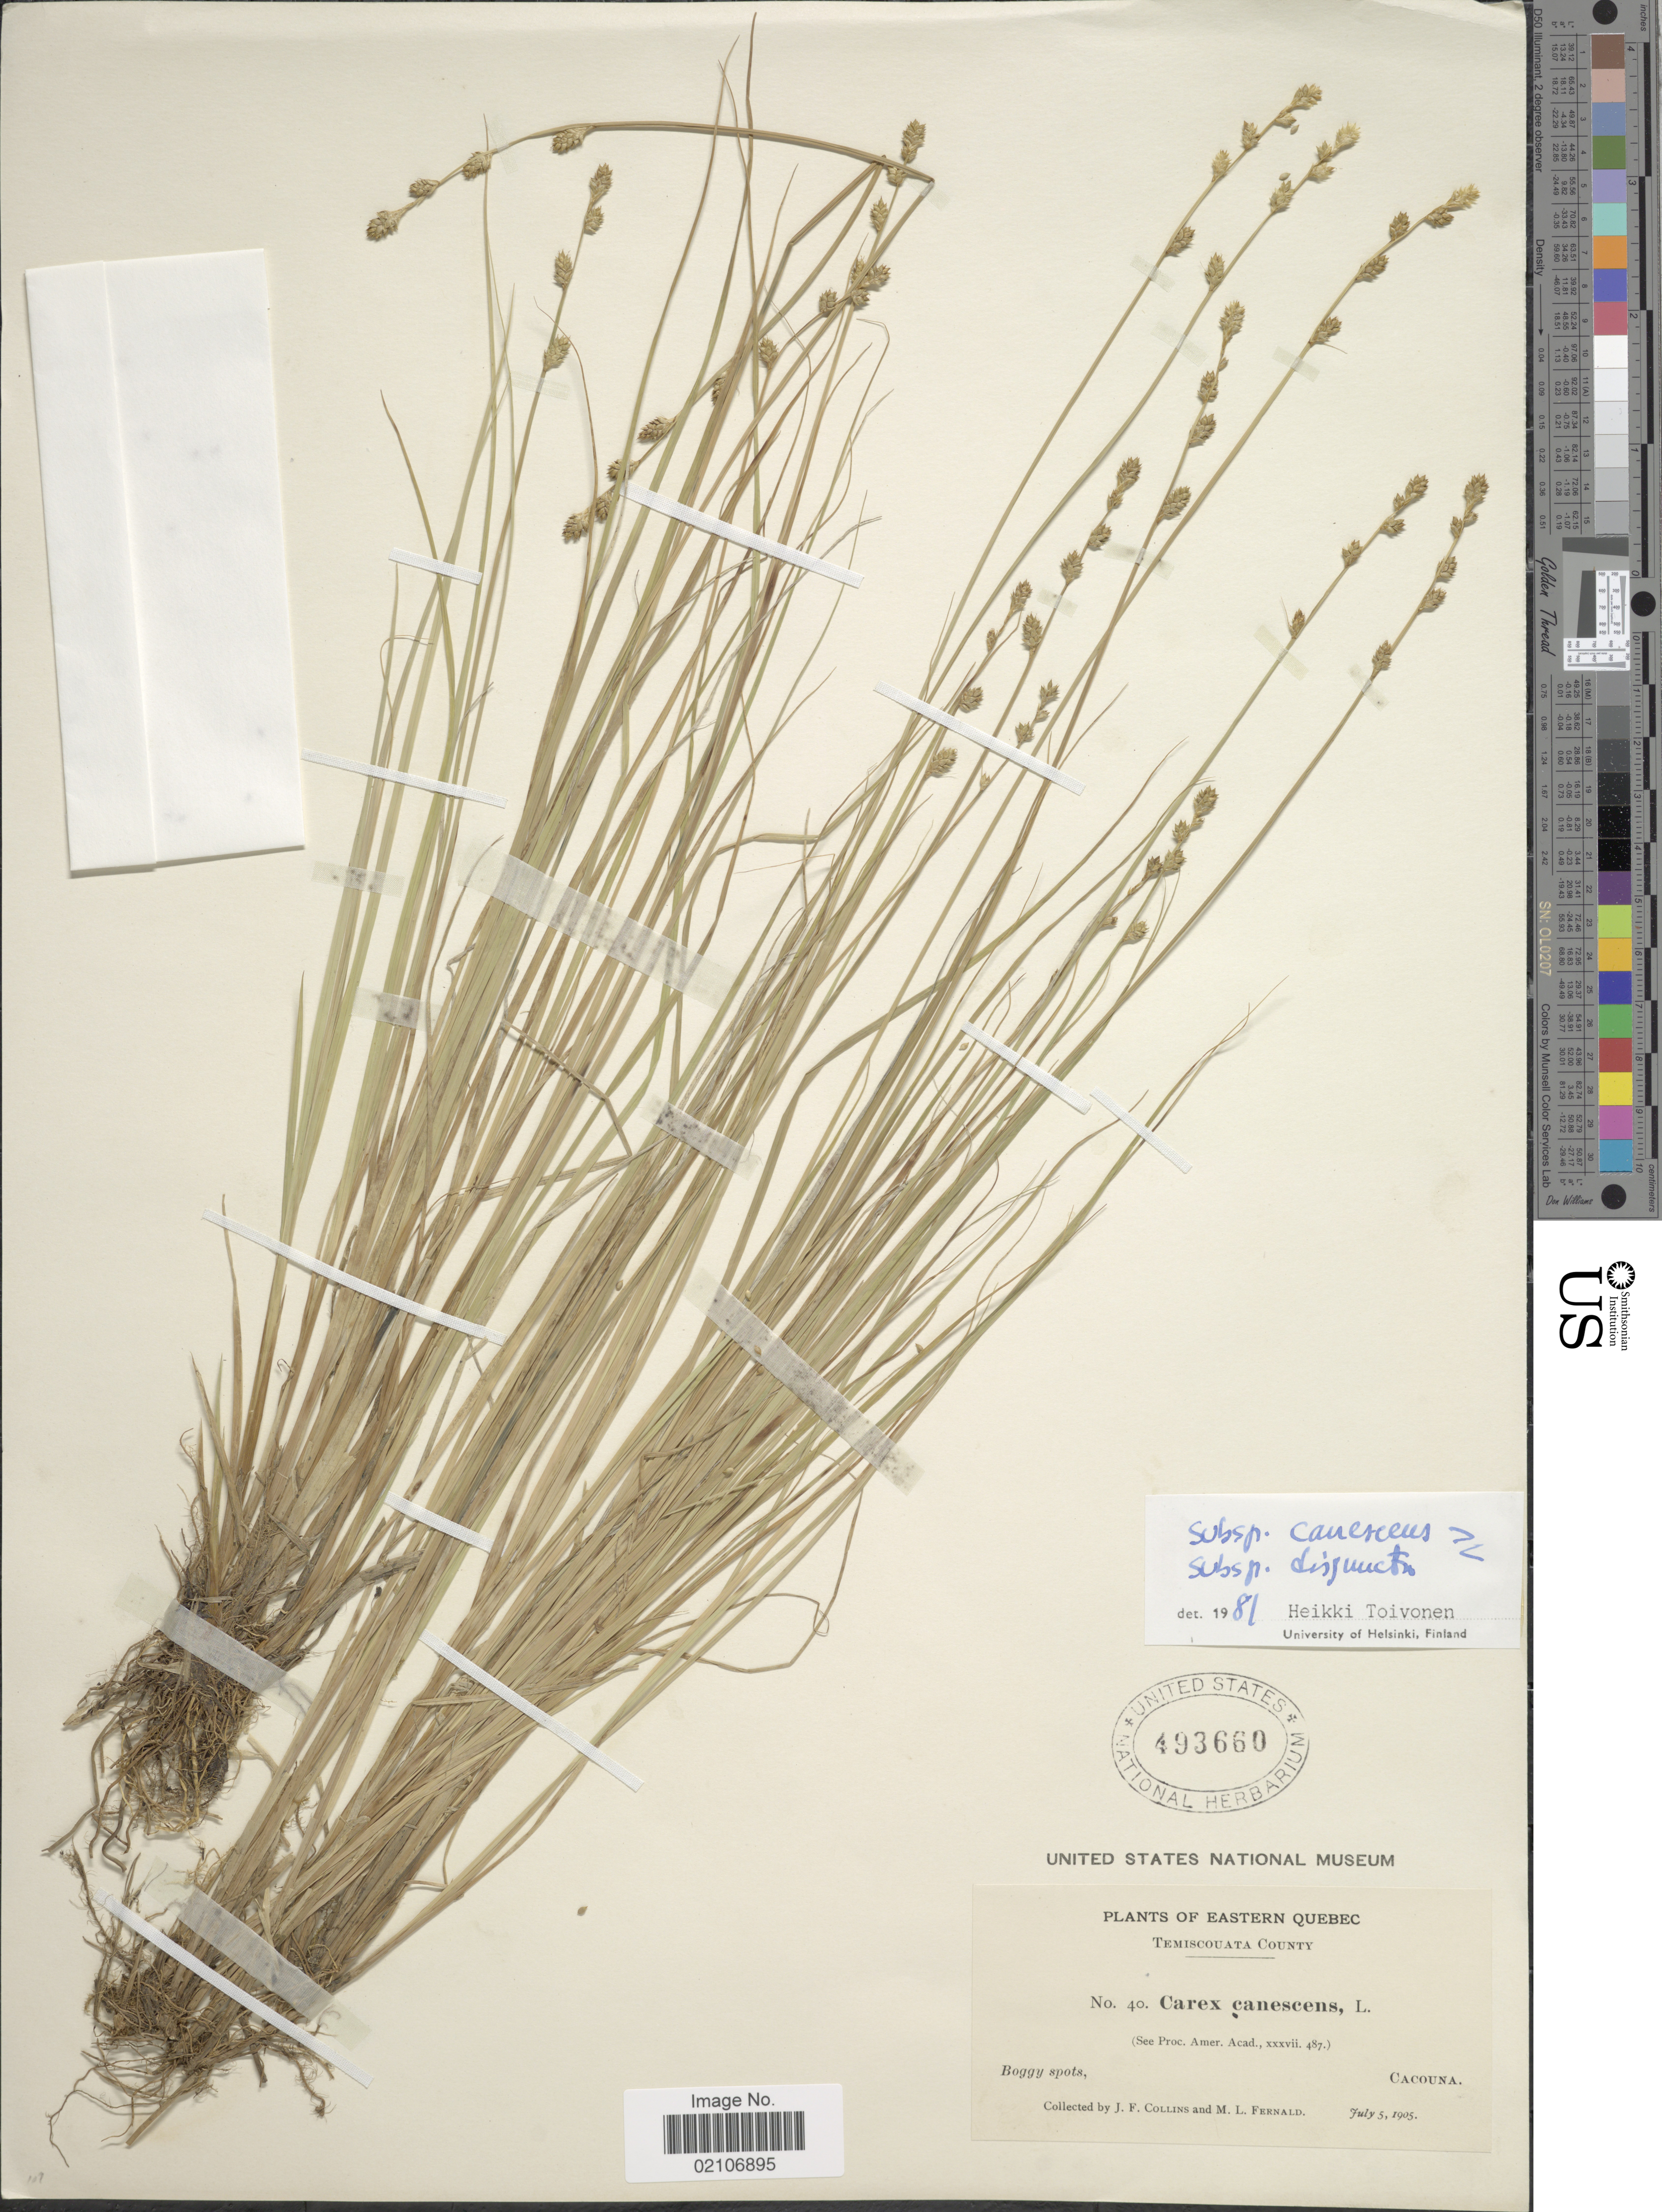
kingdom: Plantae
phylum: Tracheophyta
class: Liliopsida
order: Poales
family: Cyperaceae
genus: Carex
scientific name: Carex canescens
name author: L.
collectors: J. Collins & M. L. Fernald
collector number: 40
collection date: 1905-07-05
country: Canada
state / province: Quebec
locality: Eastern Quebec, Temiscouata County, Boggy spots, Cacouna.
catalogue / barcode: US 493660